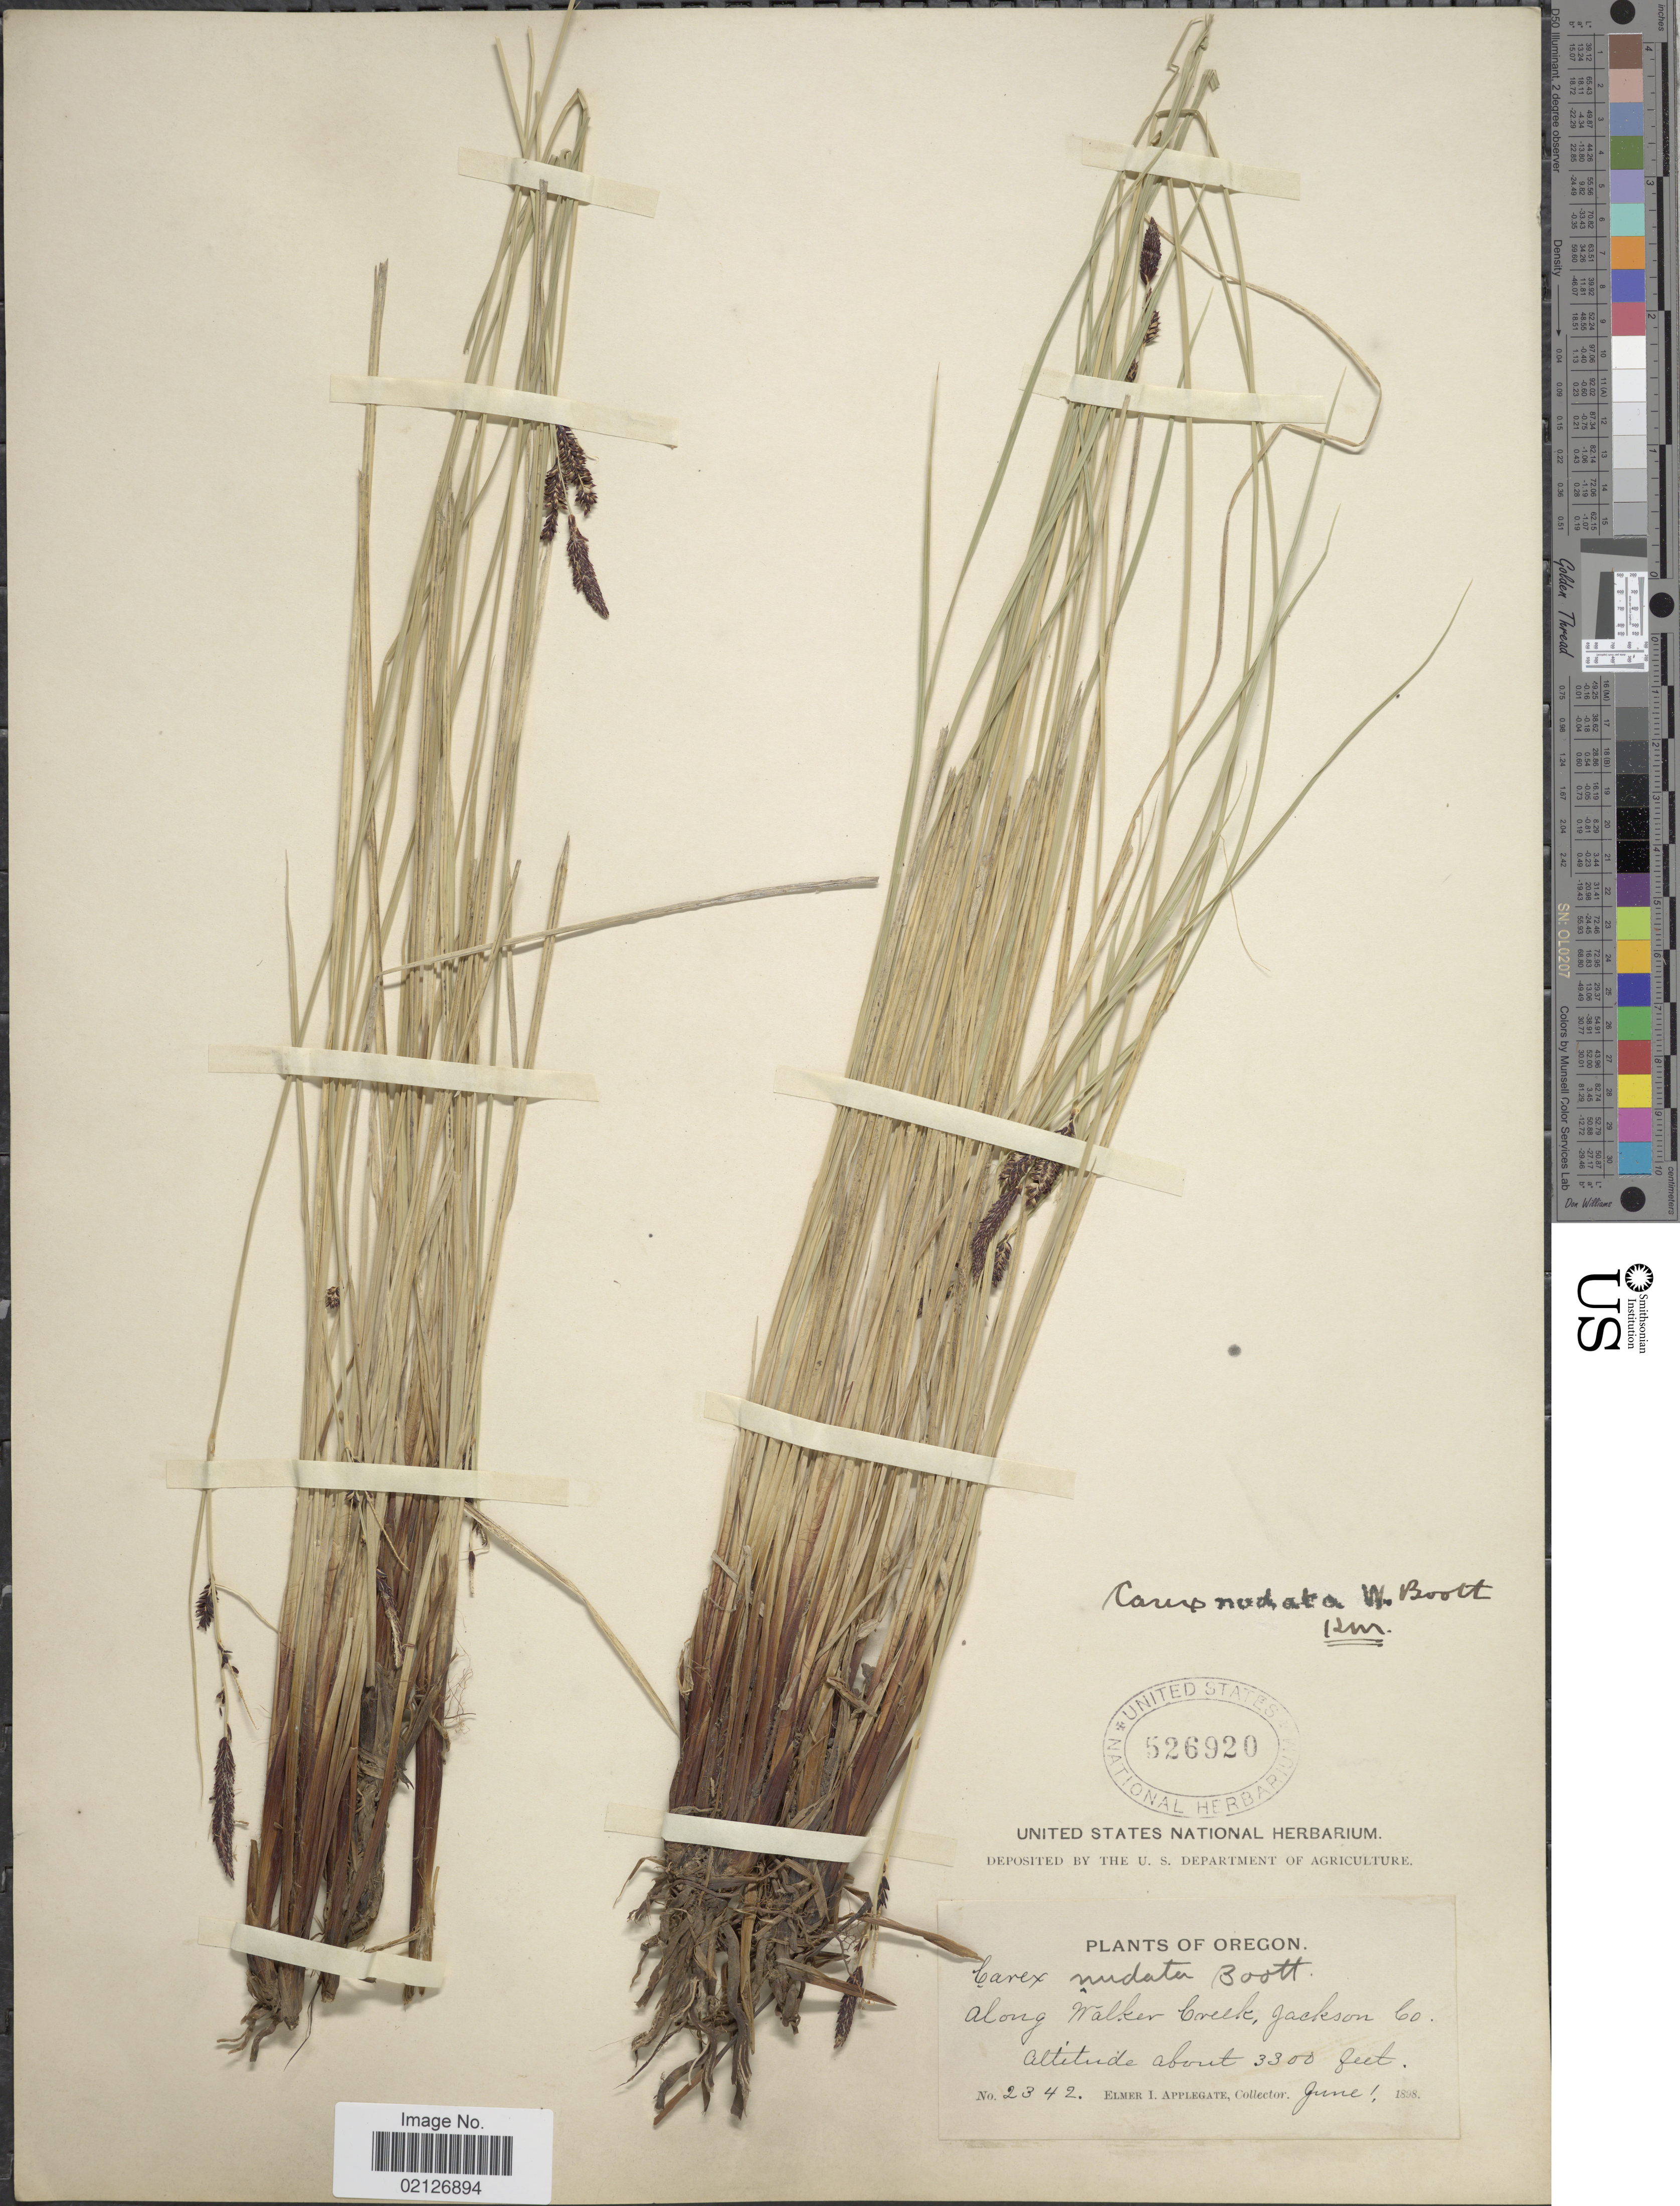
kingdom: Plantae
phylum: Tracheophyta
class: Liliopsida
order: Poales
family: Cyperaceae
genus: Carex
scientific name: Carex nudata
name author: W. Boott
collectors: R. Applegate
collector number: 2342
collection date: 1898-06-01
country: United States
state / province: Oregon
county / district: Jackson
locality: Along Walker Creek, Jackson Co.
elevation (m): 1006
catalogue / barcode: US 526920